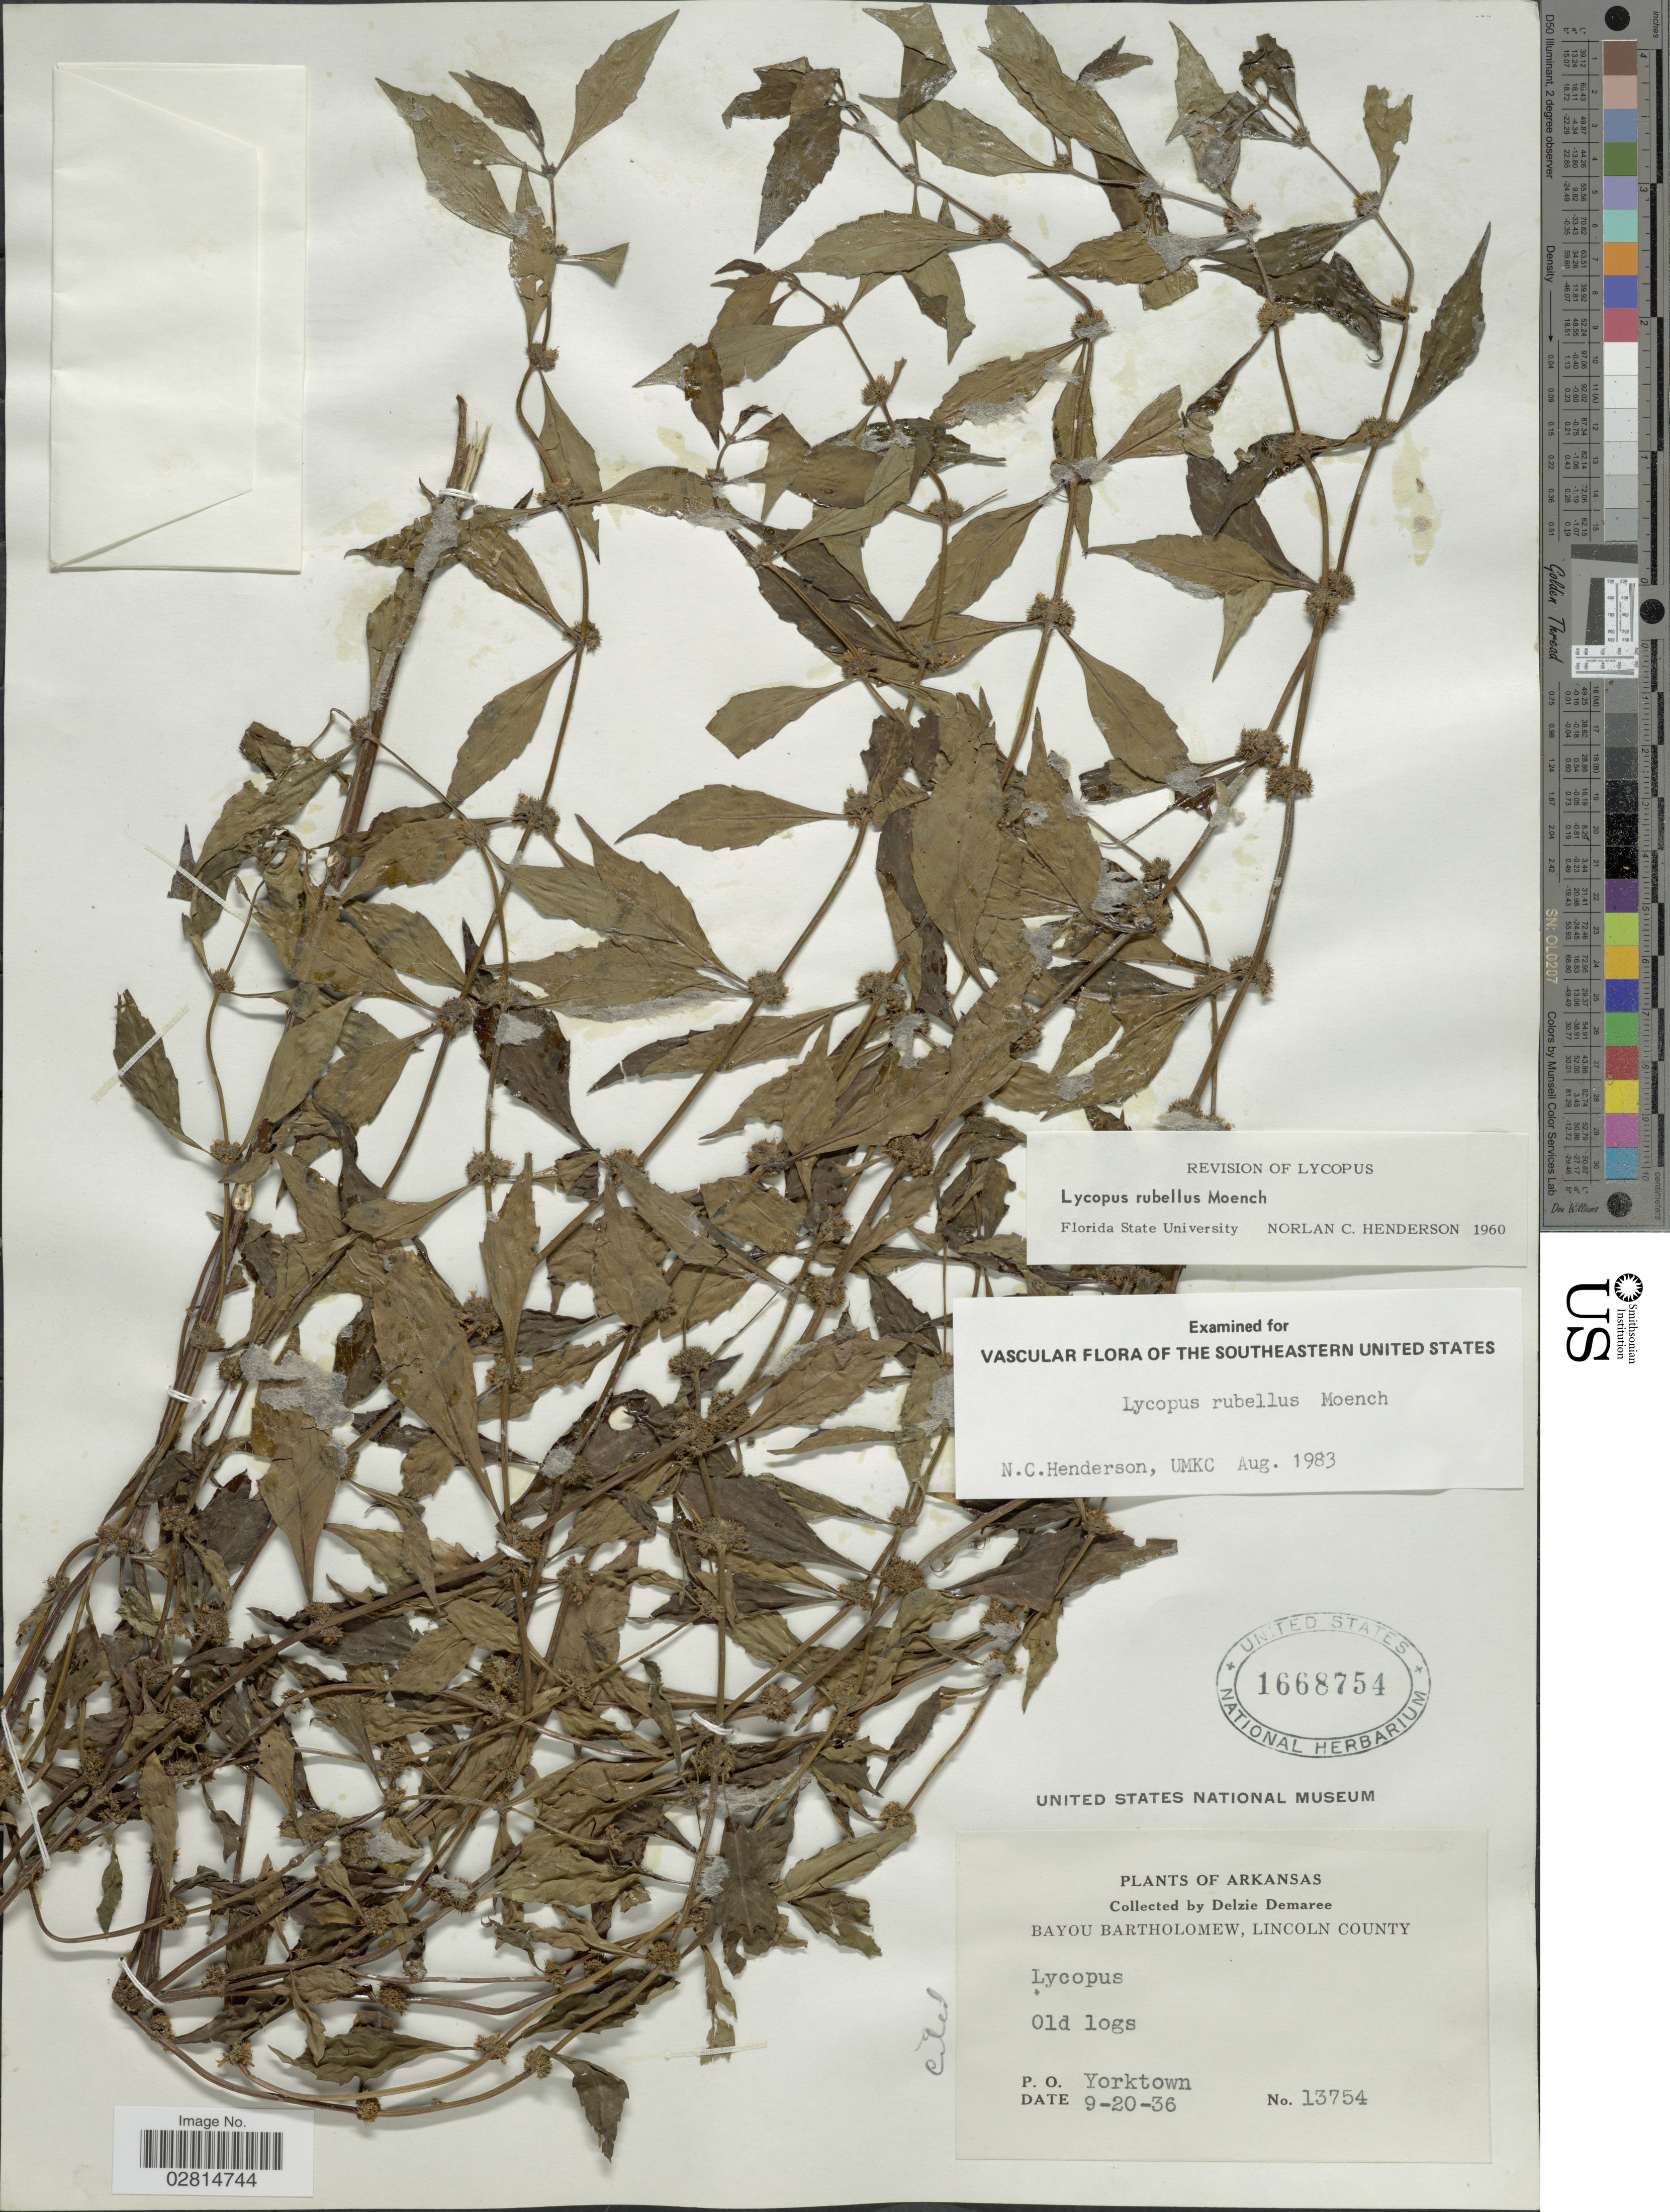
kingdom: Plantae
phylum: Tracheophyta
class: Magnoliopsida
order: Lamiales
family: Lamiaceae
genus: Lycopus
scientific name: Lycopus rubellus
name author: Moench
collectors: D. Demaree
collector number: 13754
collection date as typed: Transcribed d/m/y: 20/9/36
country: United States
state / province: Arkansas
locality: Bayou Bartholomew, Lincolnn County. P. O. Yorktown.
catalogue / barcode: US 1668754